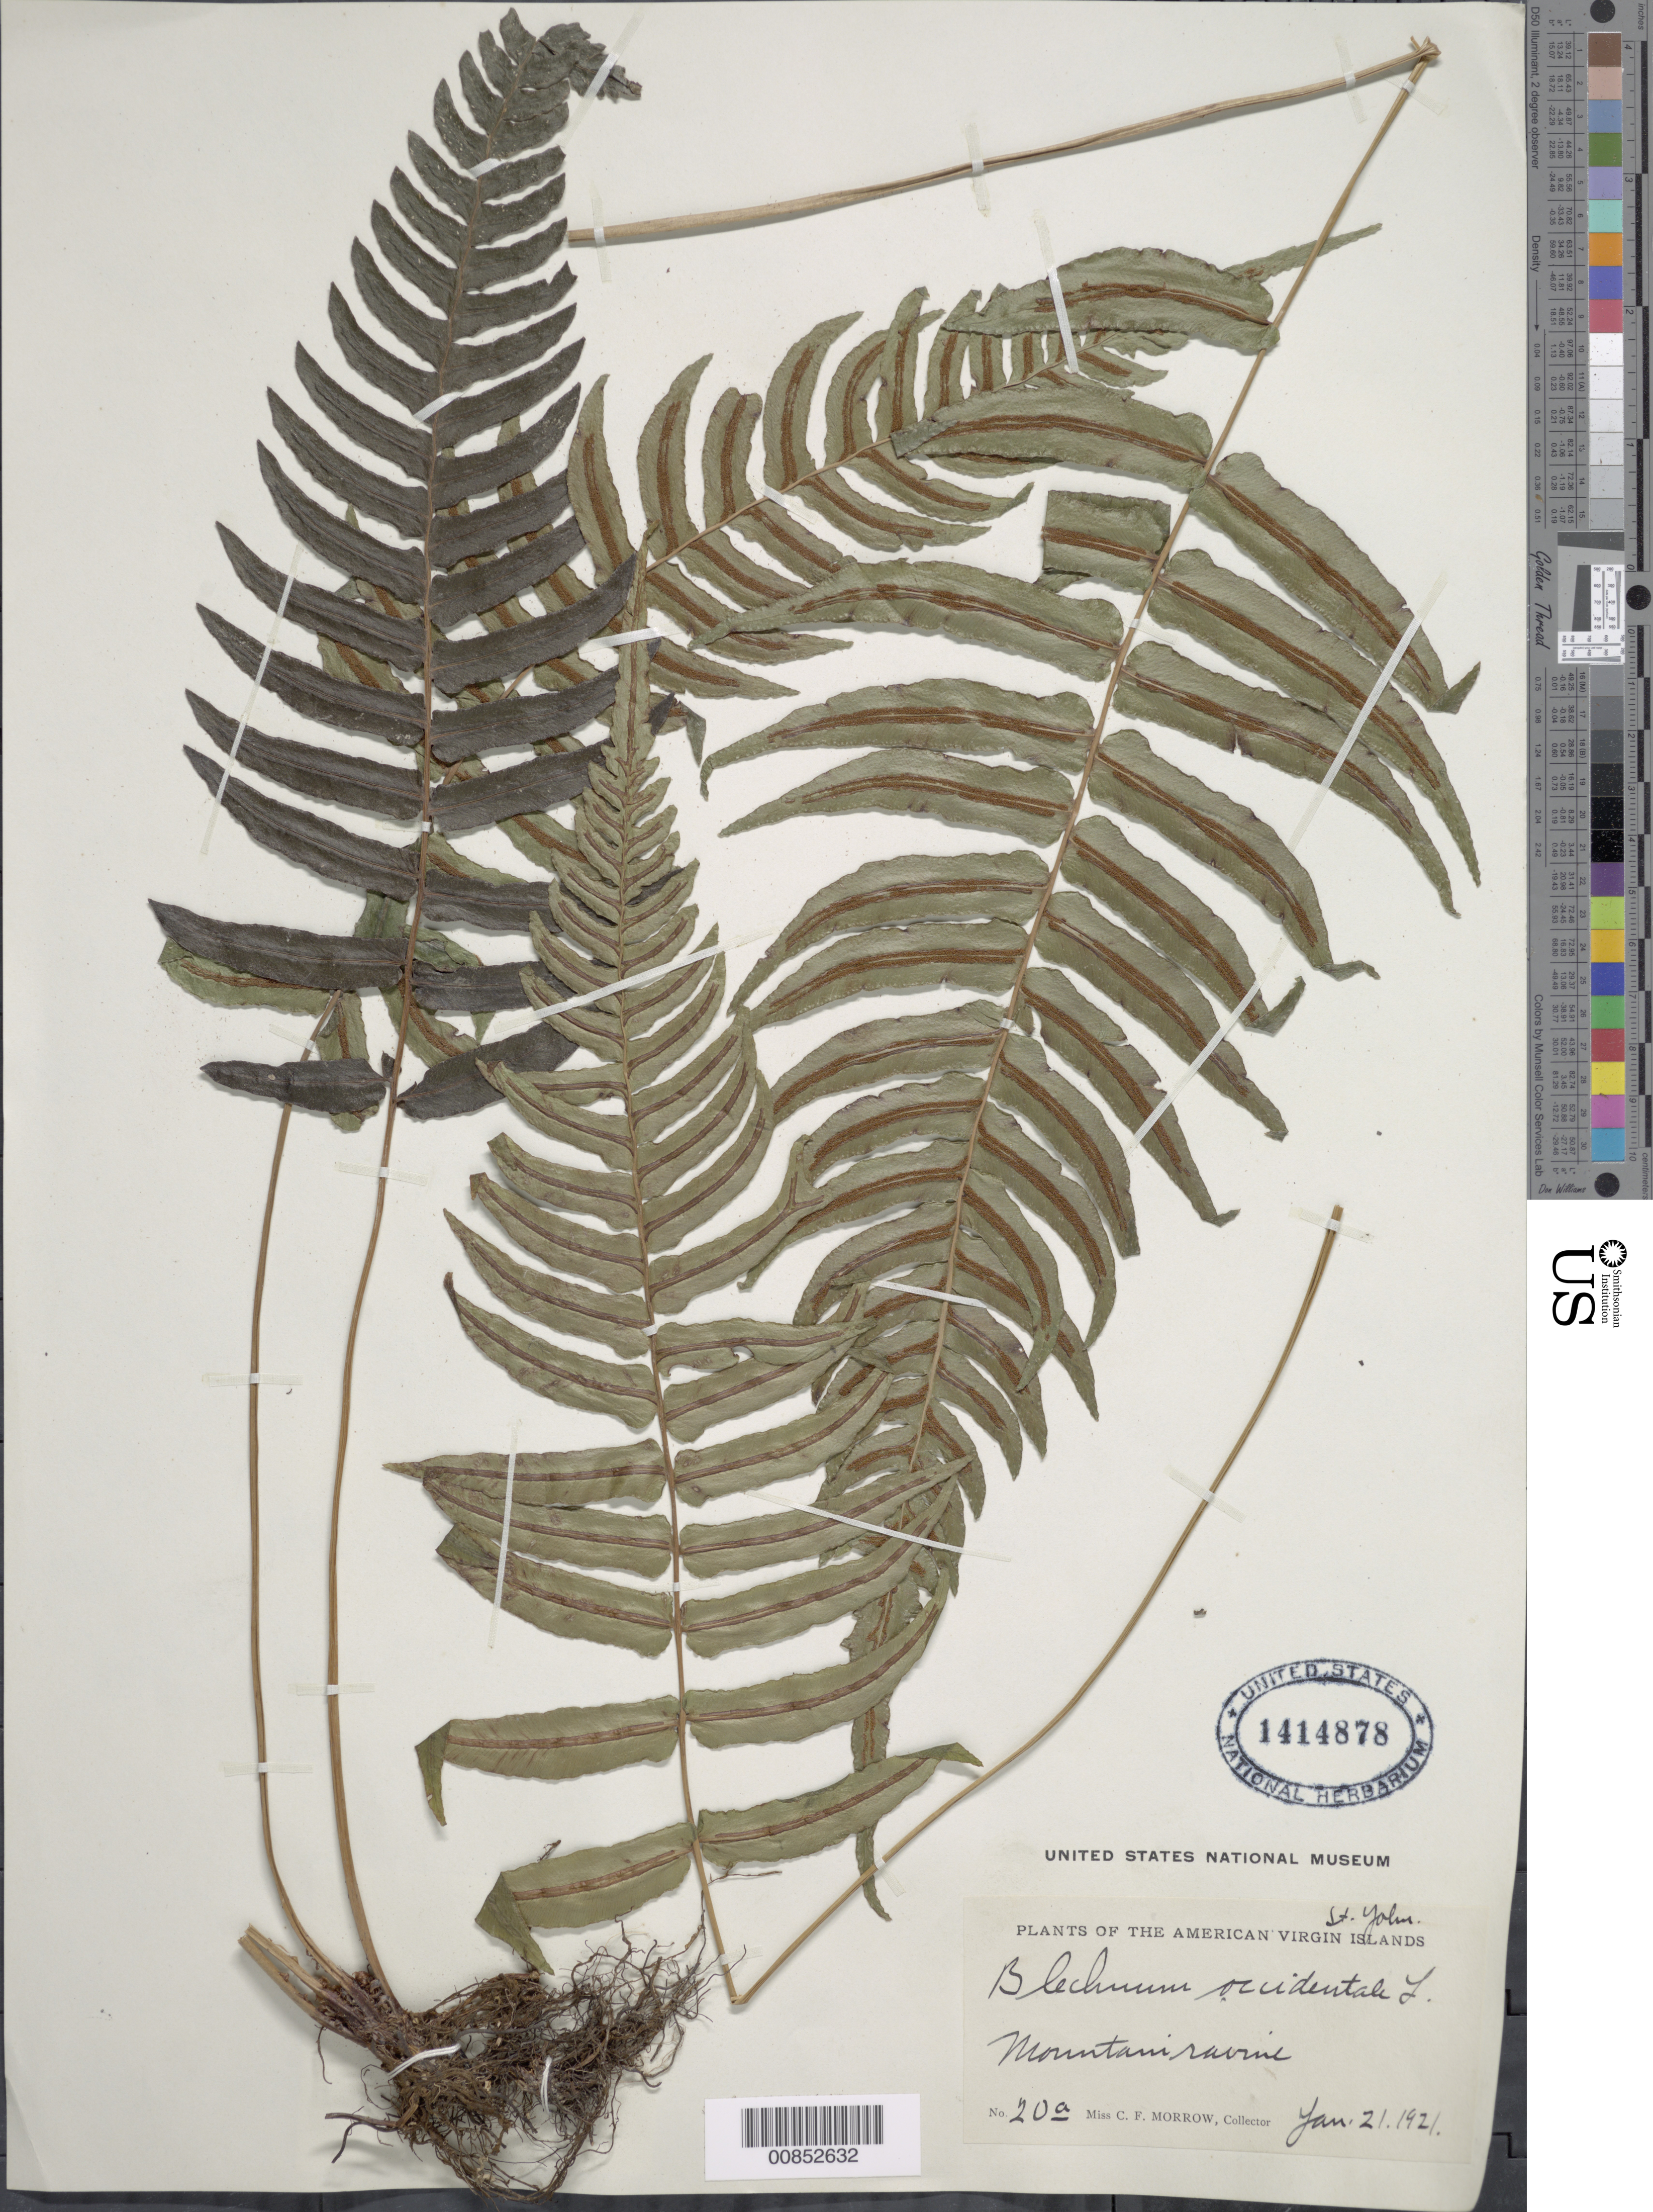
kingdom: Plantae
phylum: Tracheophyta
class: Polypodiopsida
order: Polypodiales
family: Blechnaceae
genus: Blechnum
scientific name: Blechnum occidentale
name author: L.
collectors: C. Morrow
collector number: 20a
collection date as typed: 21 Jan 1921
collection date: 1921-01-21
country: U.S. Virgin Islands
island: St. John I.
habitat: Mountain ravine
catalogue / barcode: US 1414878